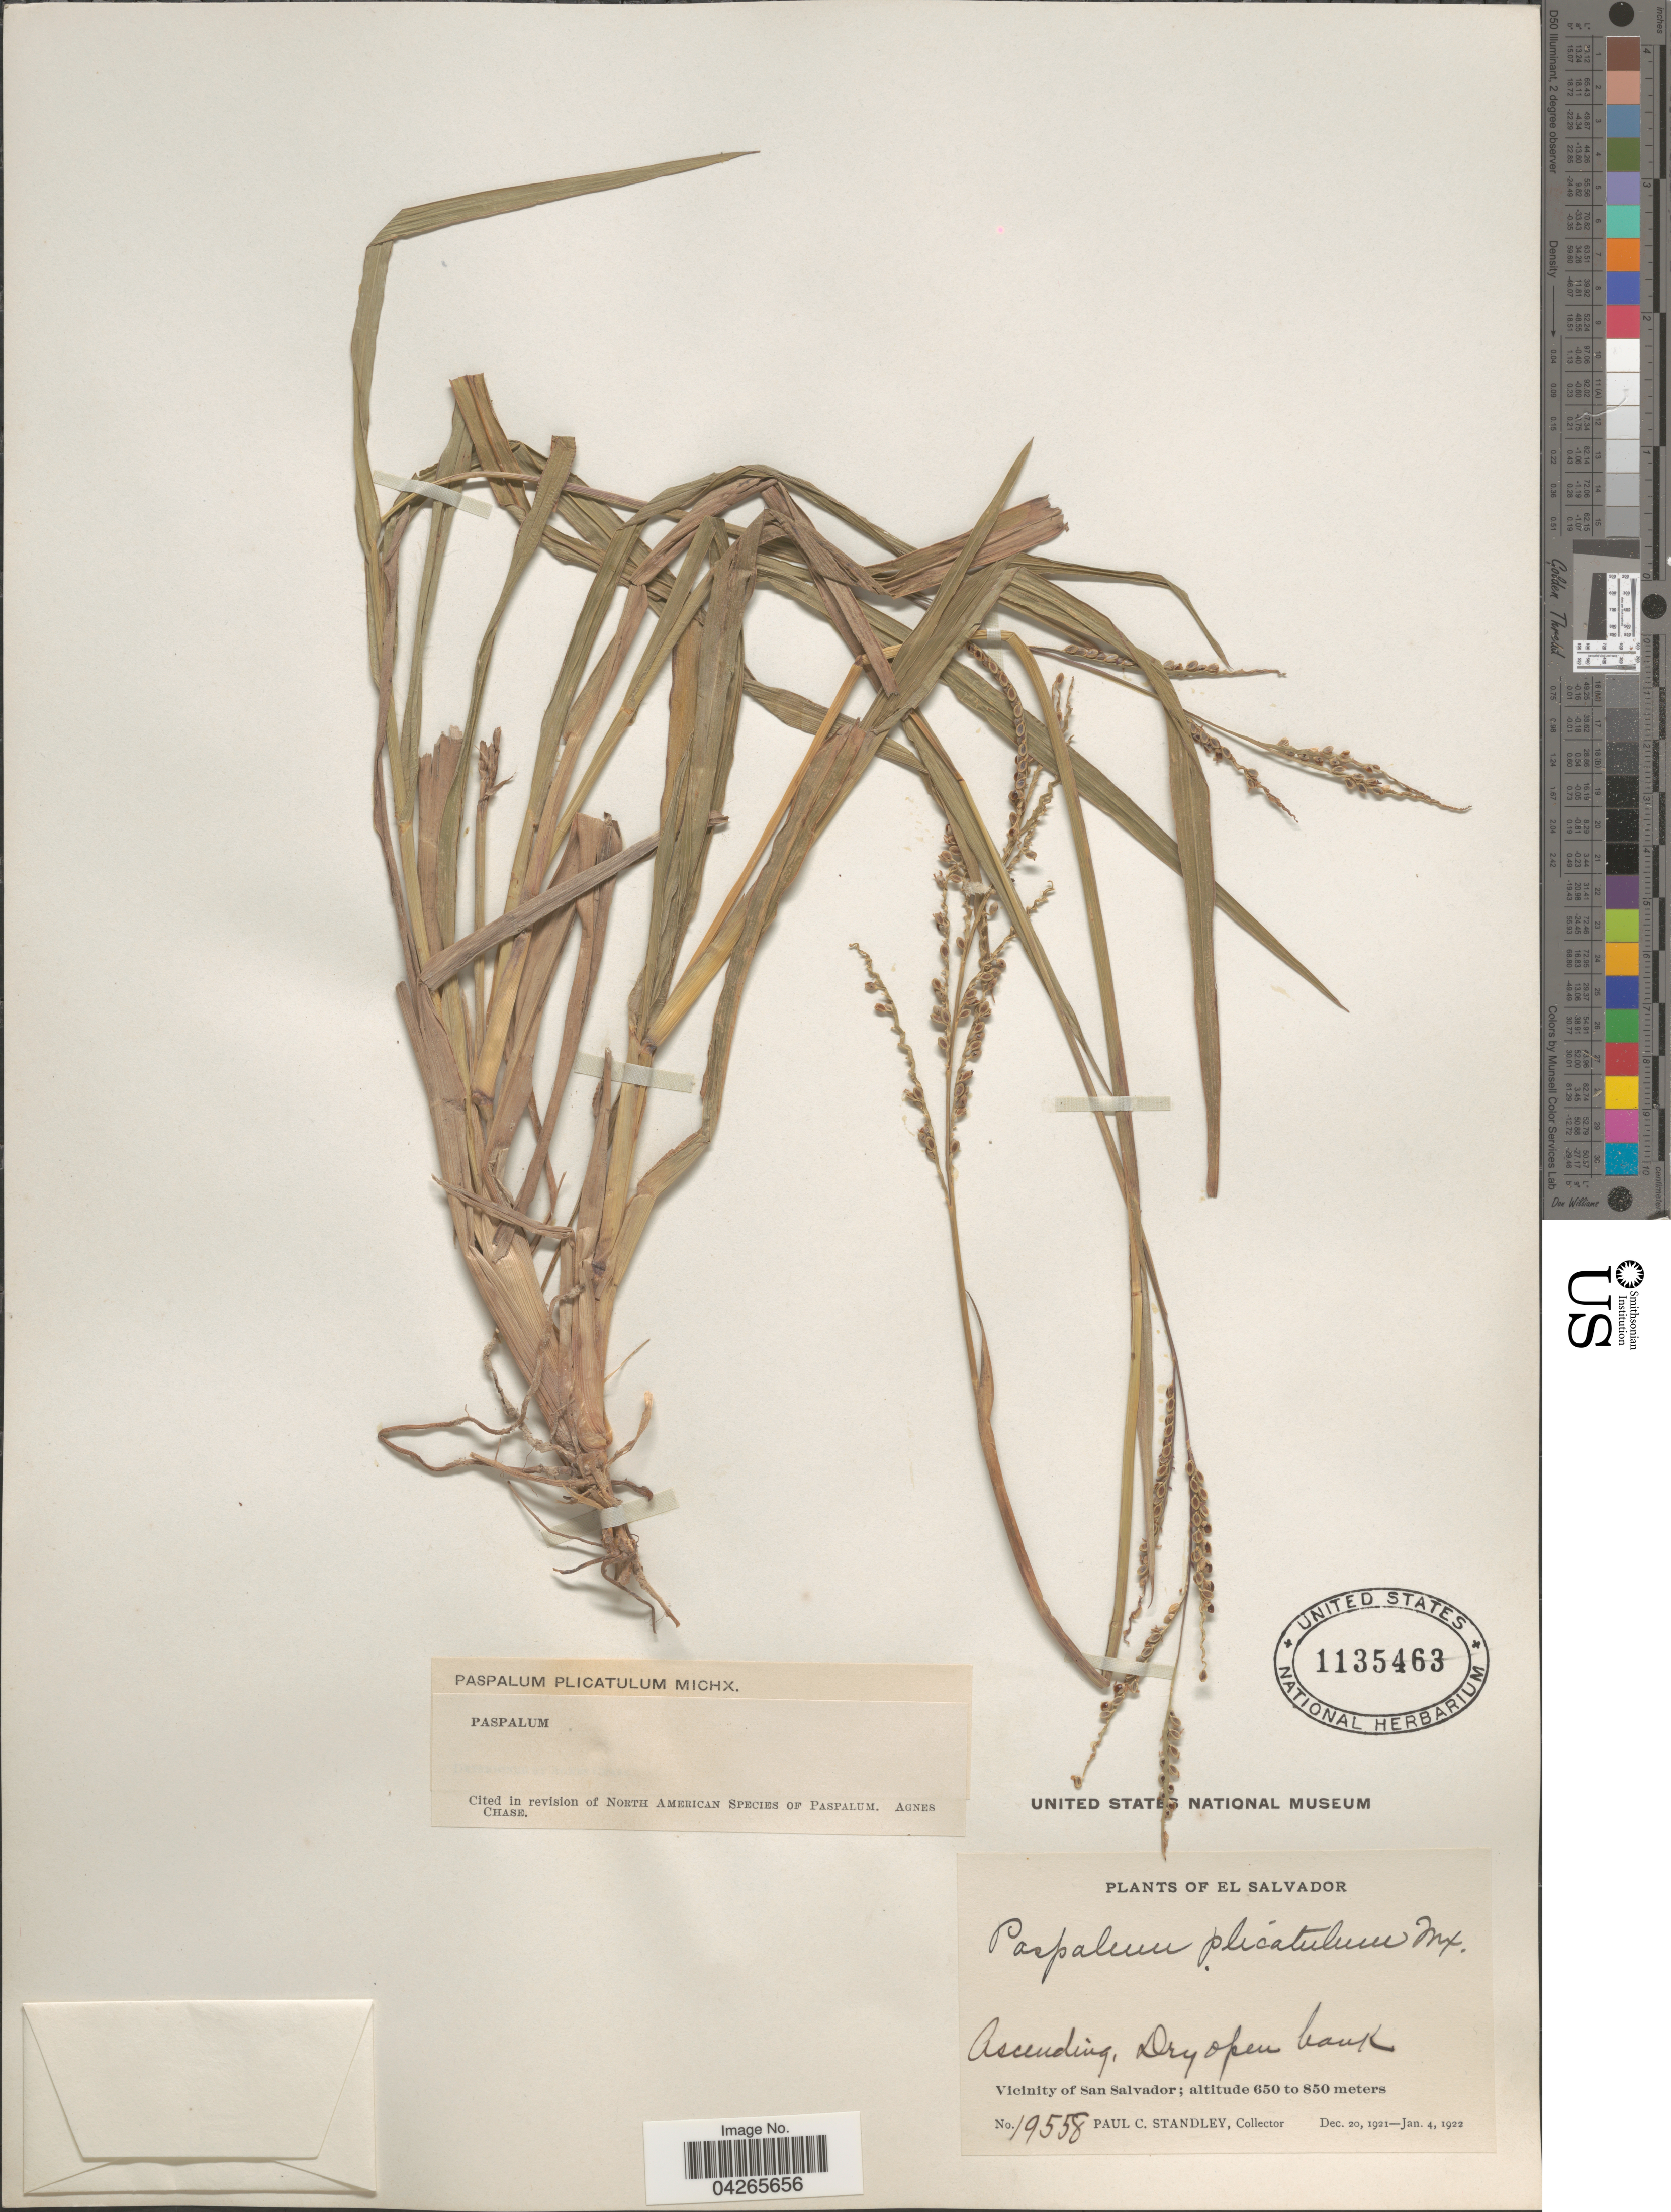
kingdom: Plantae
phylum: Tracheophyta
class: Liliopsida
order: Poales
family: Poaceae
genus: Paspalum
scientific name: Paspalum plicatulum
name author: Michx.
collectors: P. C. Standley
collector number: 19558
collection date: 1921-12-20/1922-01-04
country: El Salvador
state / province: San Salvador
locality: Dry open bank. Vicinity of San Salvador.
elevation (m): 650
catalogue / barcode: US 1135463